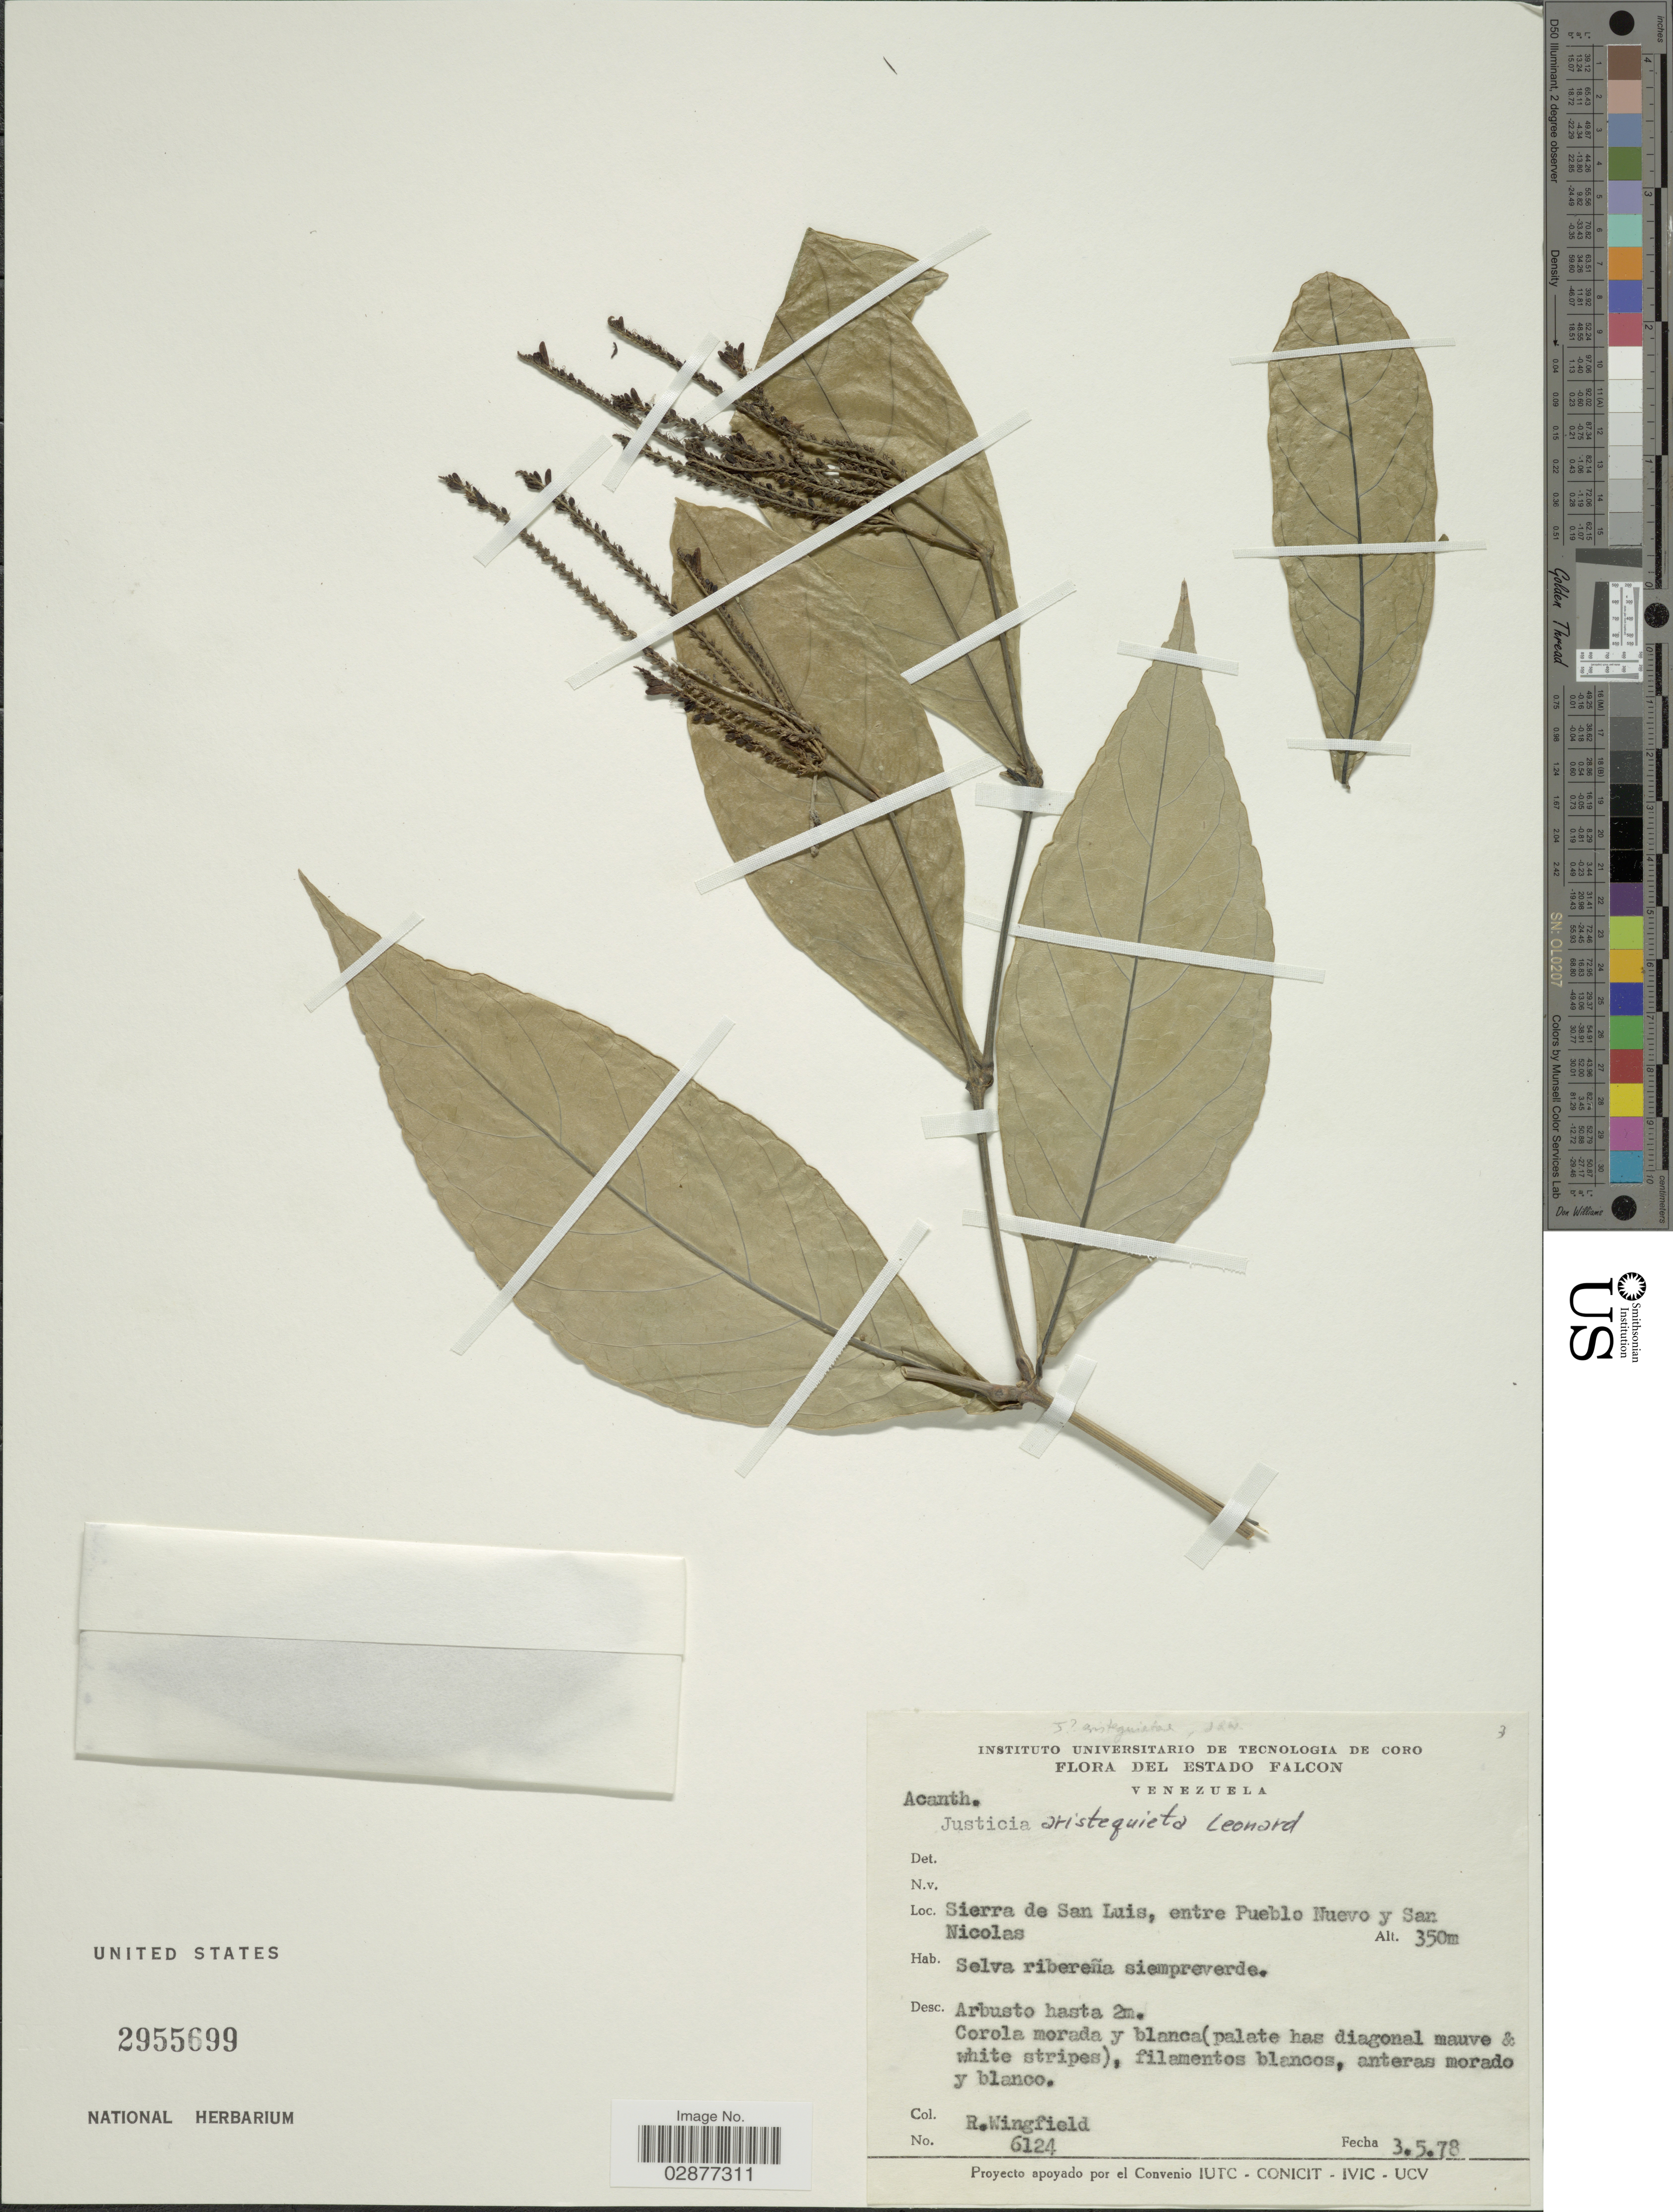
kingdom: Plantae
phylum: Tracheophyta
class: Magnoliopsida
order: Lamiales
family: Acanthaceae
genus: Justicia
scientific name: Justicia aristeguietae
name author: Leonard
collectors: R. Wingfield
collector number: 6124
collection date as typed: Transcribed d/m/y: 3/5/78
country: Venezuela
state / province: Falcón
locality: Sierra de San Luis, entre Pueblo Nuebo y San Nicolas.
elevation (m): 350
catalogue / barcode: US 2955699